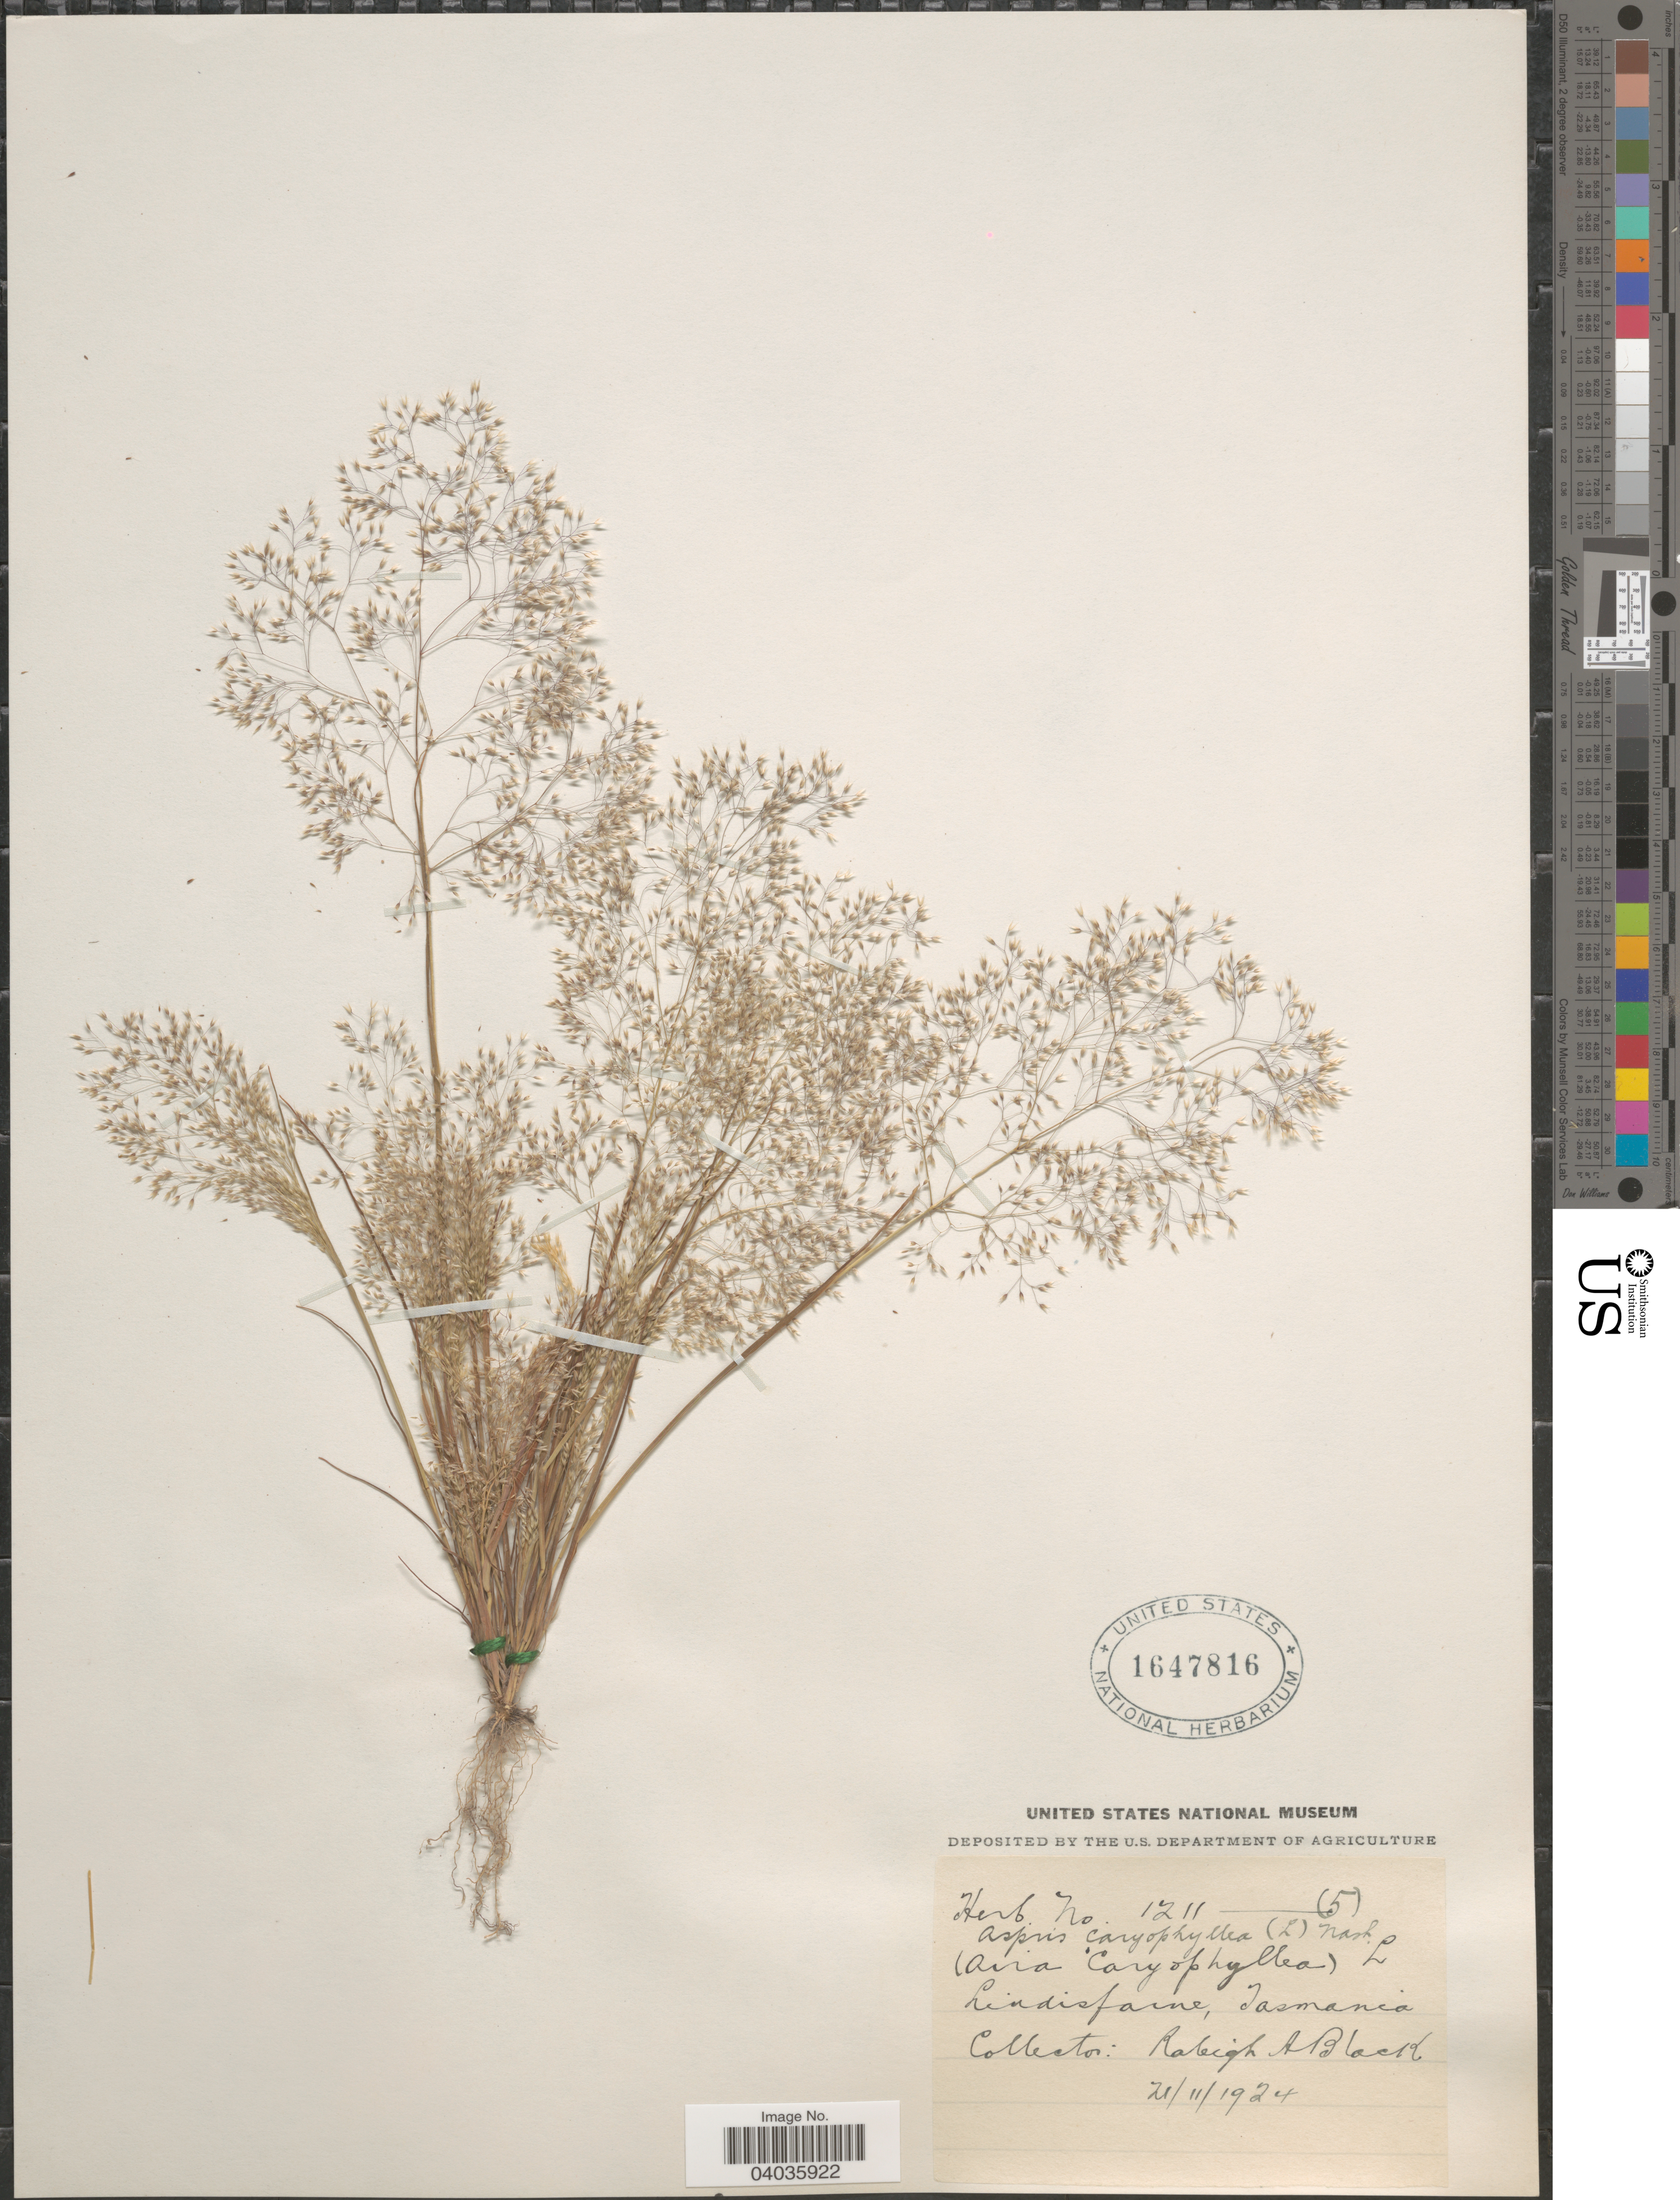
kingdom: Plantae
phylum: Tracheophyta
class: Liliopsida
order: Poales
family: Poaceae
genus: Aira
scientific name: Aira caryophyllea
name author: L.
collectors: R. A. Black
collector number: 1211(5)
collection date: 1924-11-21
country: Australia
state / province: Tasmania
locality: Lindisfarne.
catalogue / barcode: US 1647816